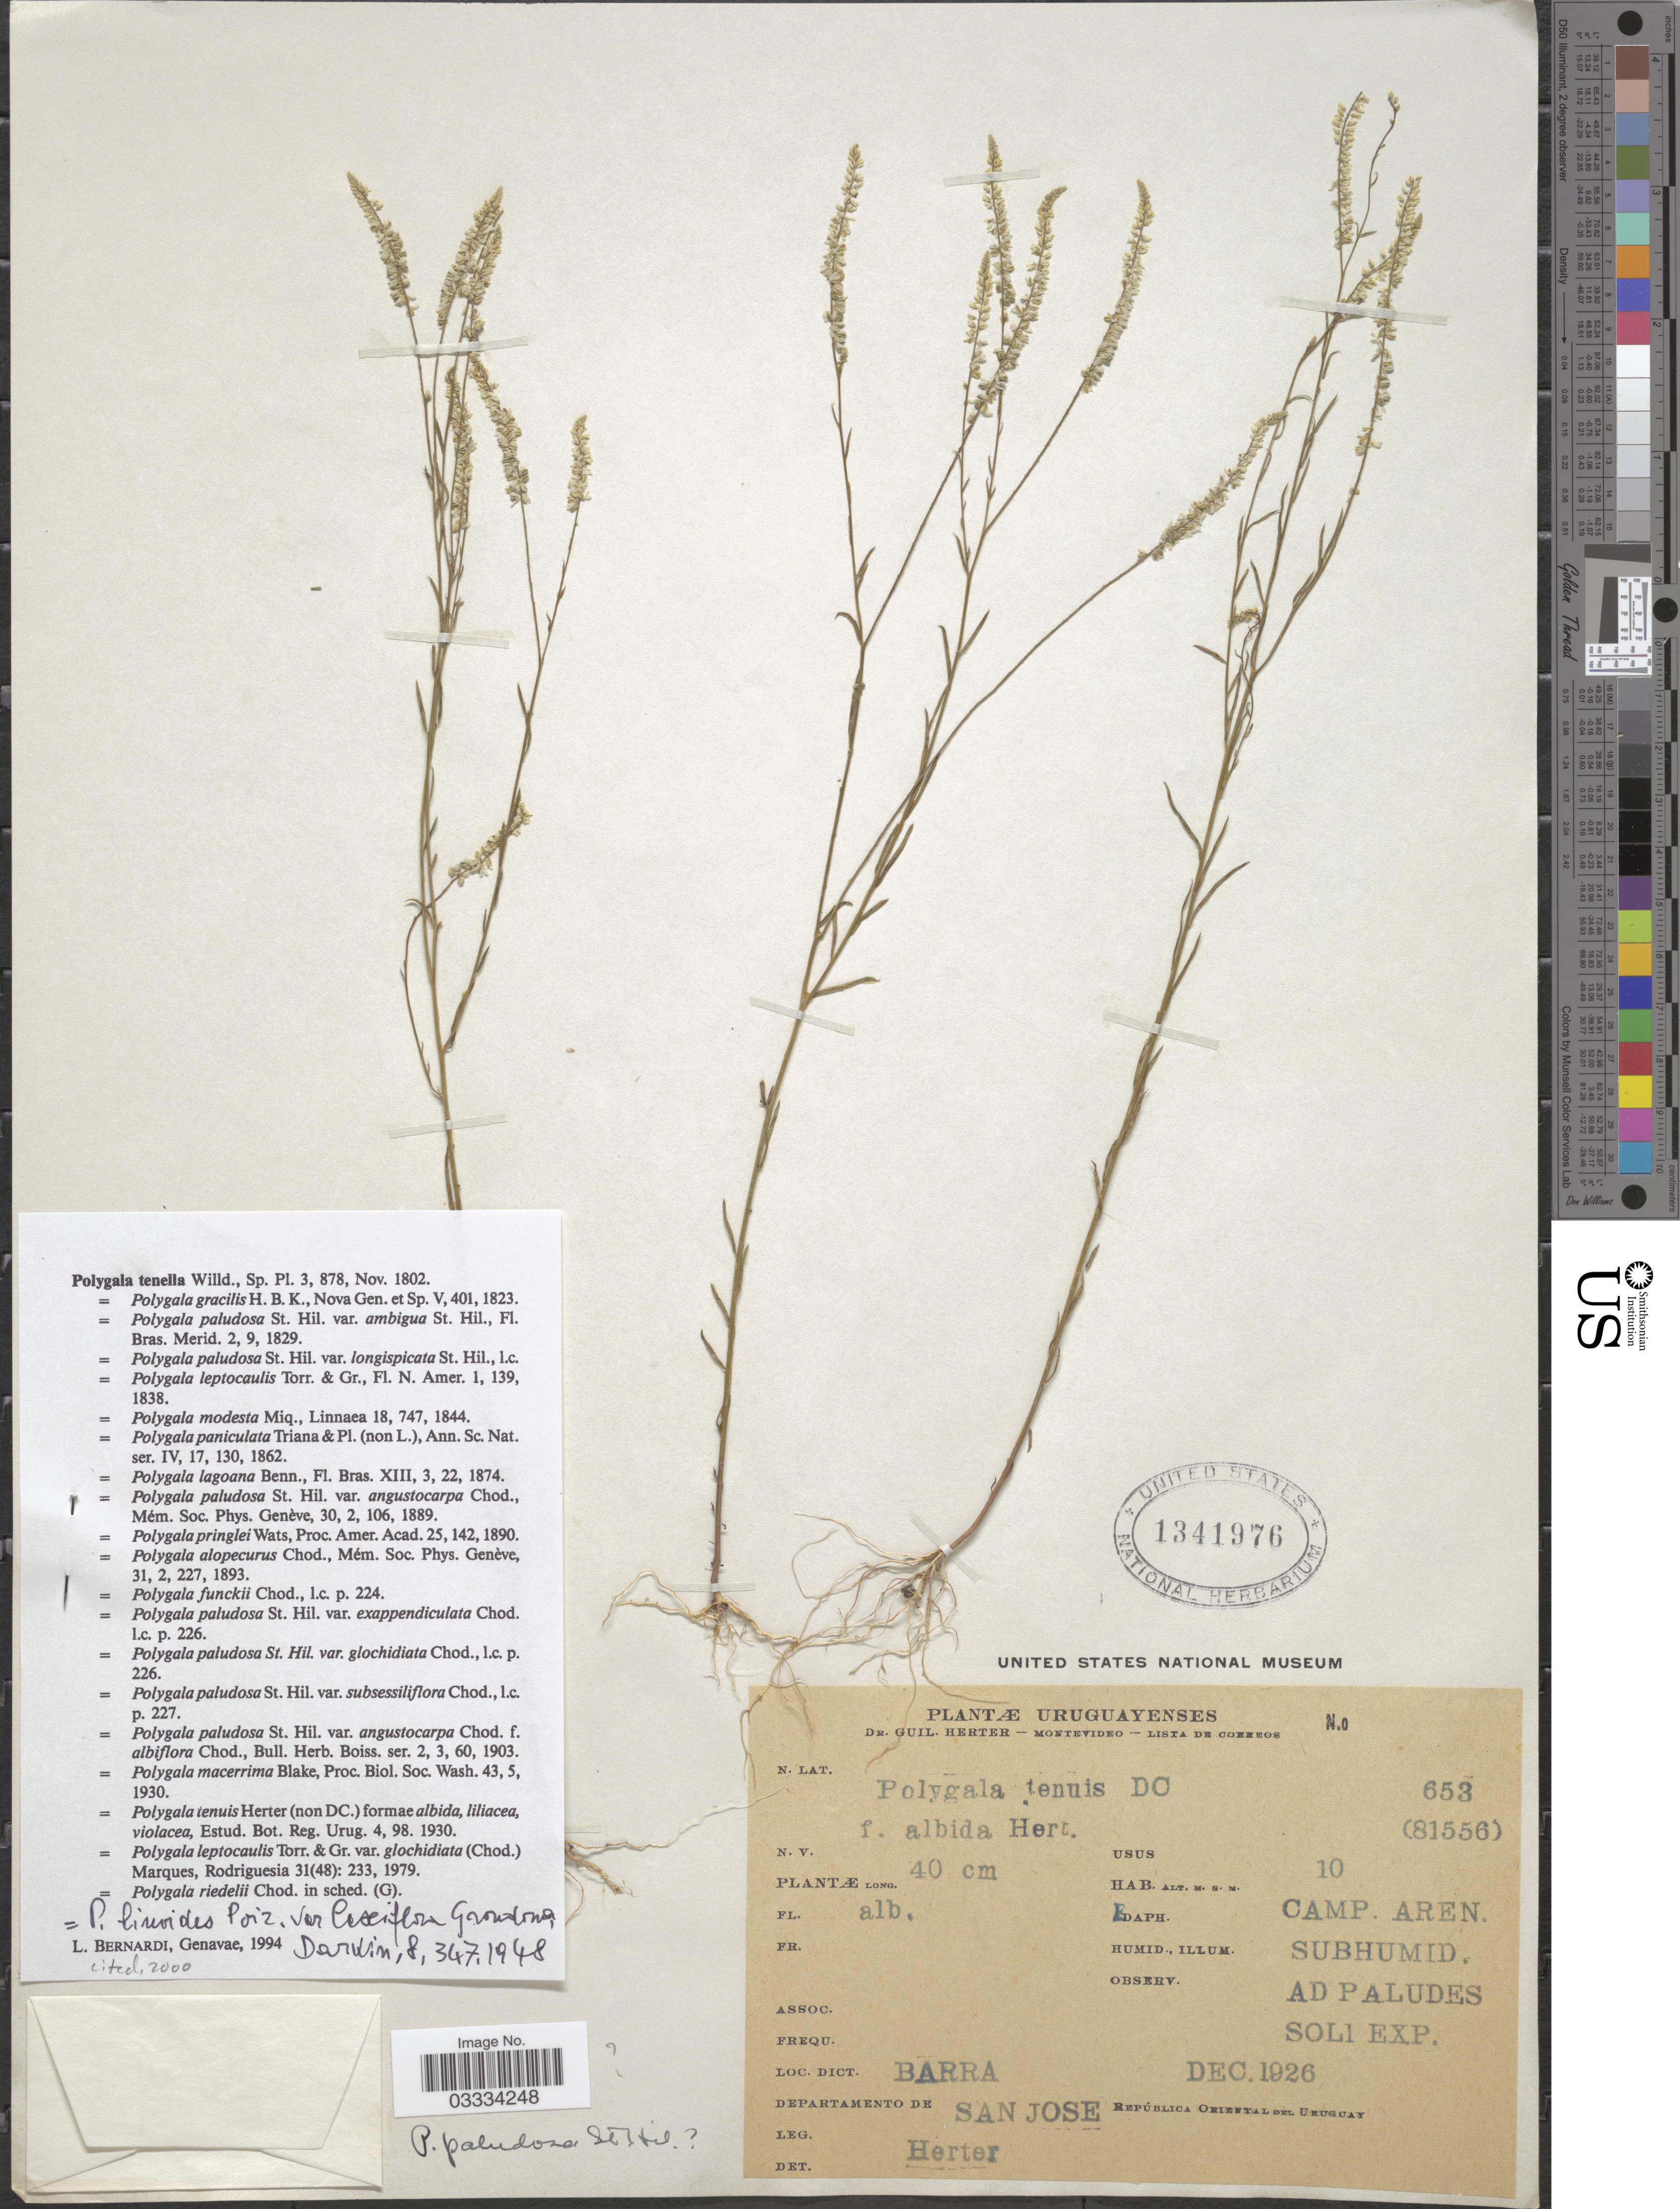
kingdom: Plantae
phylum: Tracheophyta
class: Magnoliopsida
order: Fabales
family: Polygalaceae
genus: Polygala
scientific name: Polygala tenella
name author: Willd.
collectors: G. Herter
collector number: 653/ 81556?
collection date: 1926-12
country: Uruguay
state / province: San Jose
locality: Barra. Departamento de San Jose. República Oriental del Uruguay.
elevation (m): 10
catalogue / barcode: US 1341976